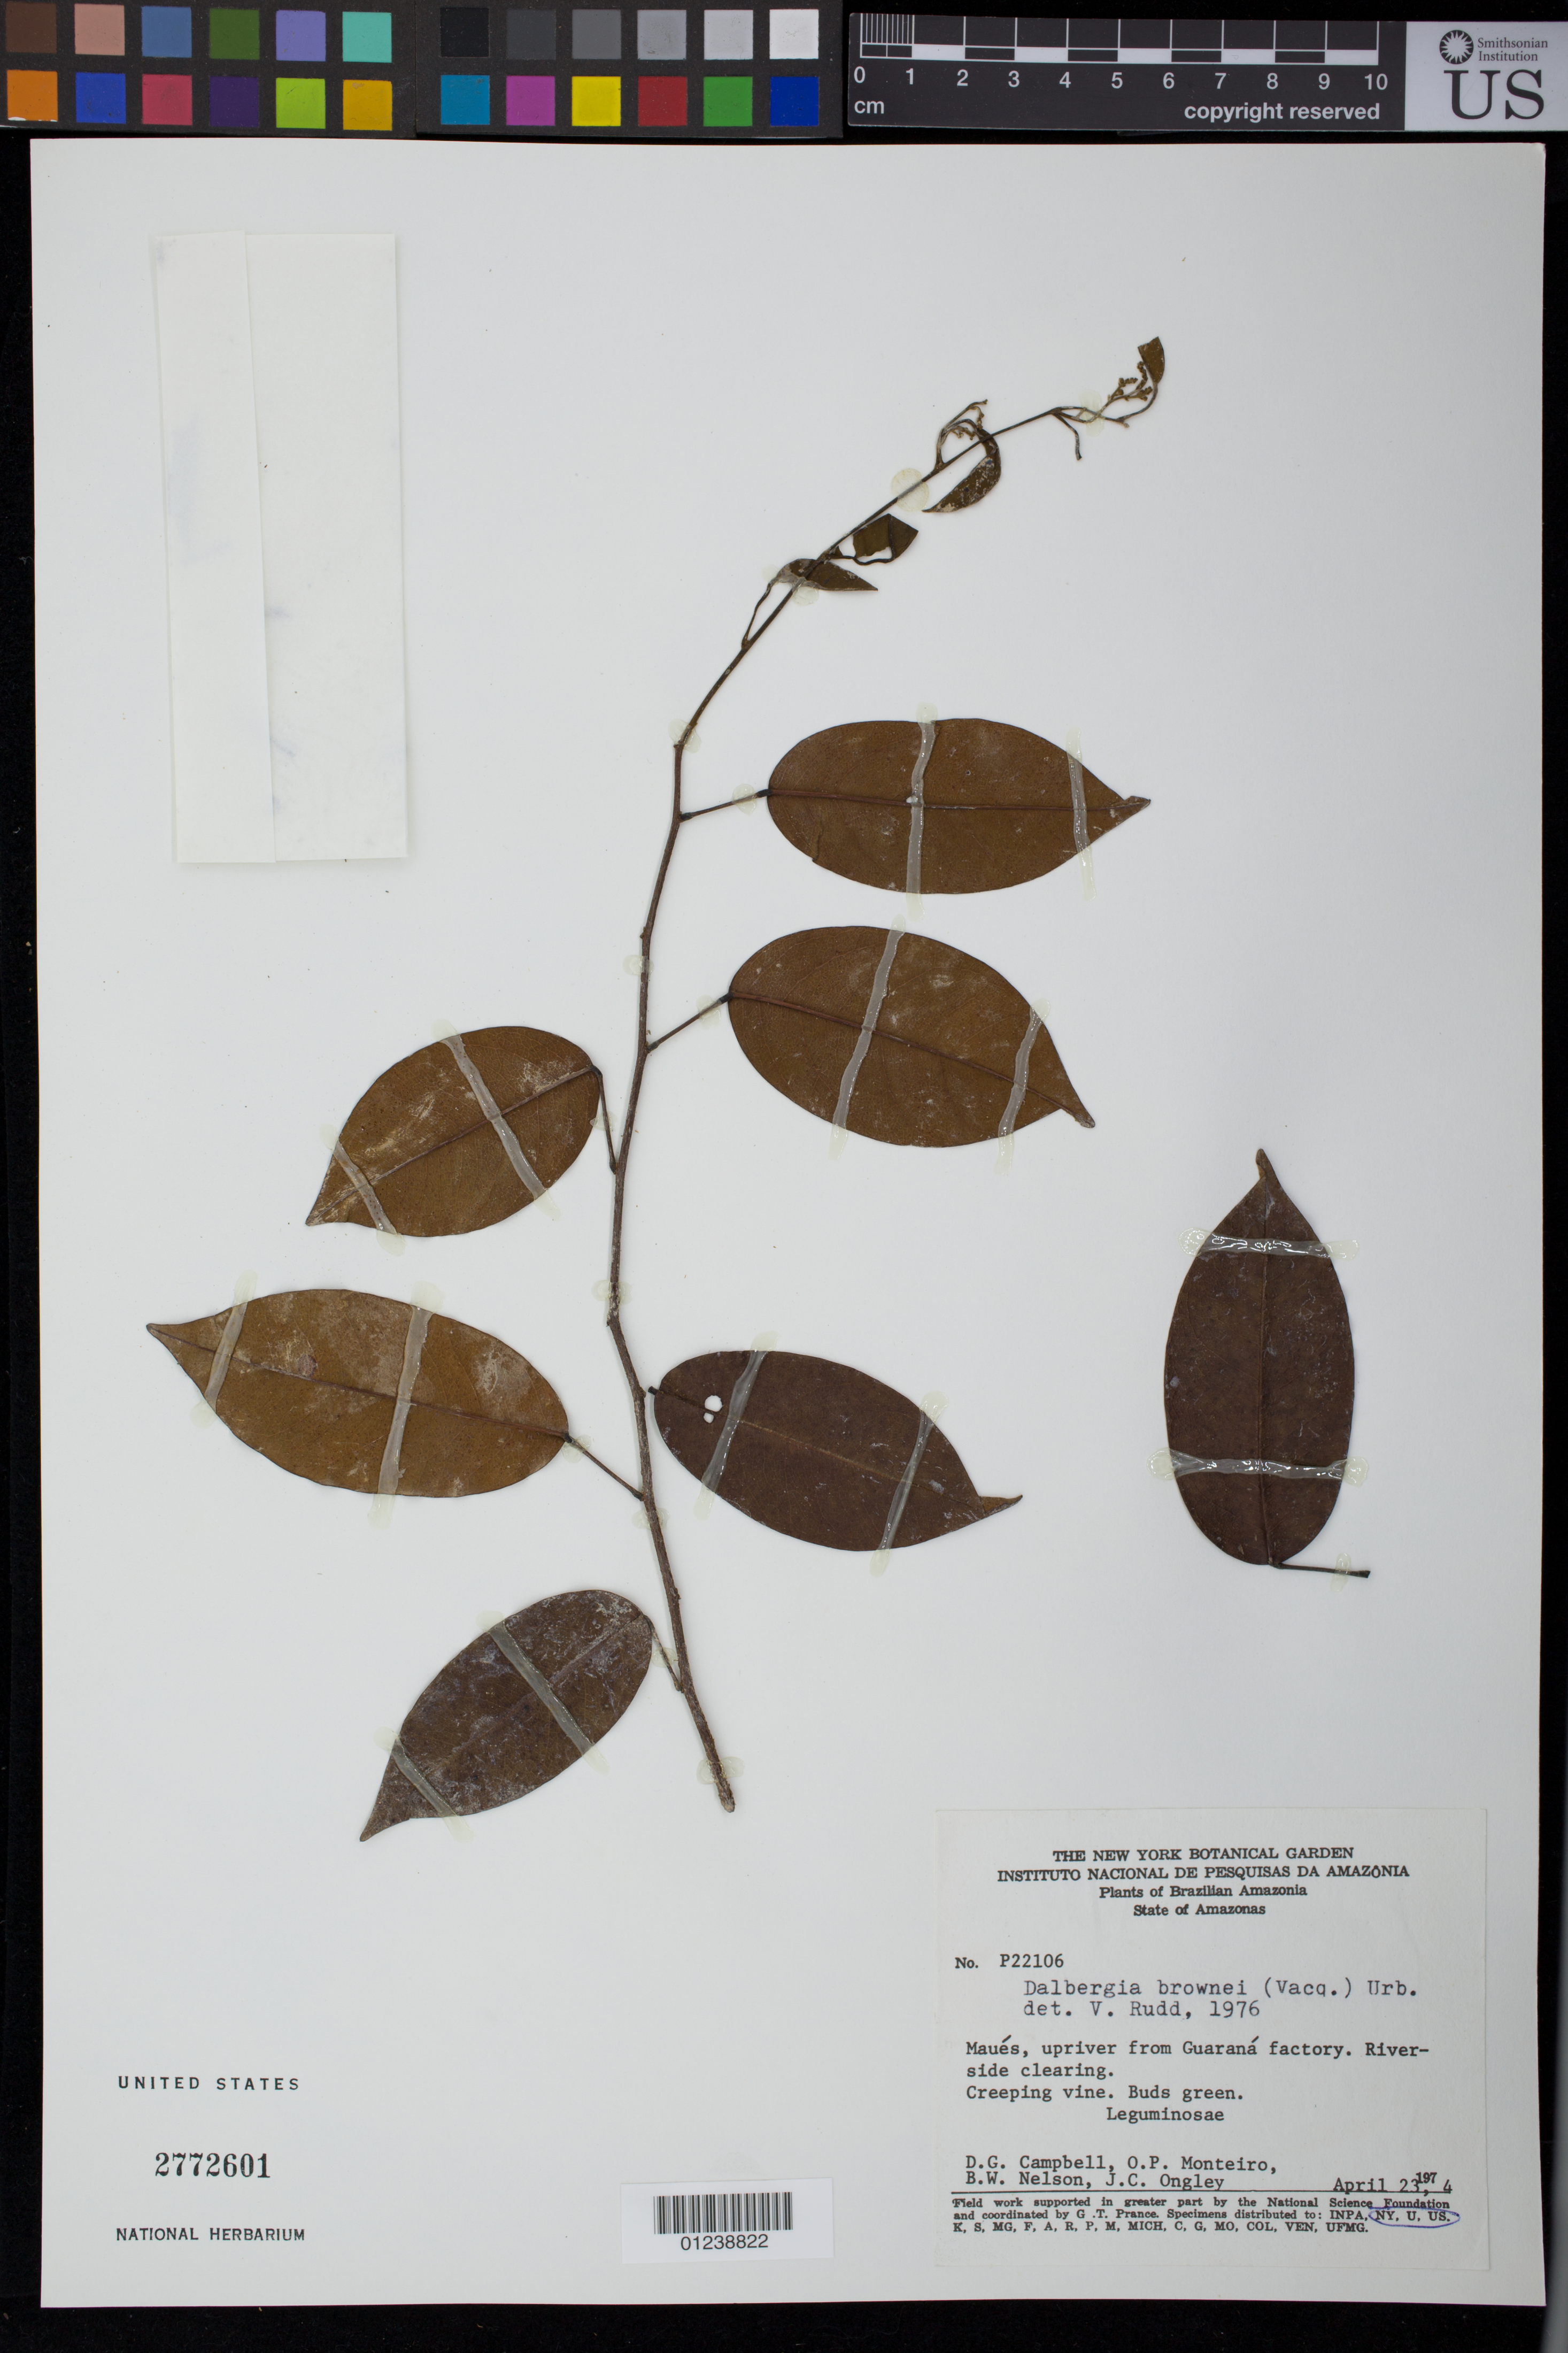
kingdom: Plantae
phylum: Tracheophyta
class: Magnoliopsida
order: Fabales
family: Fabaceae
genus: Dalbergia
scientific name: Dalbergia brownei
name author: (Jacq.) Schinz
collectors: D. G. Campbell, O. P. Monteiro, B. W. Nelson & J. C. Ongley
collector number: P22106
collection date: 1974-04-23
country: Brazil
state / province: Amazonas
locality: Maues, upriver from Guarana factory. Riverside clearing.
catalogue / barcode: US 2772601